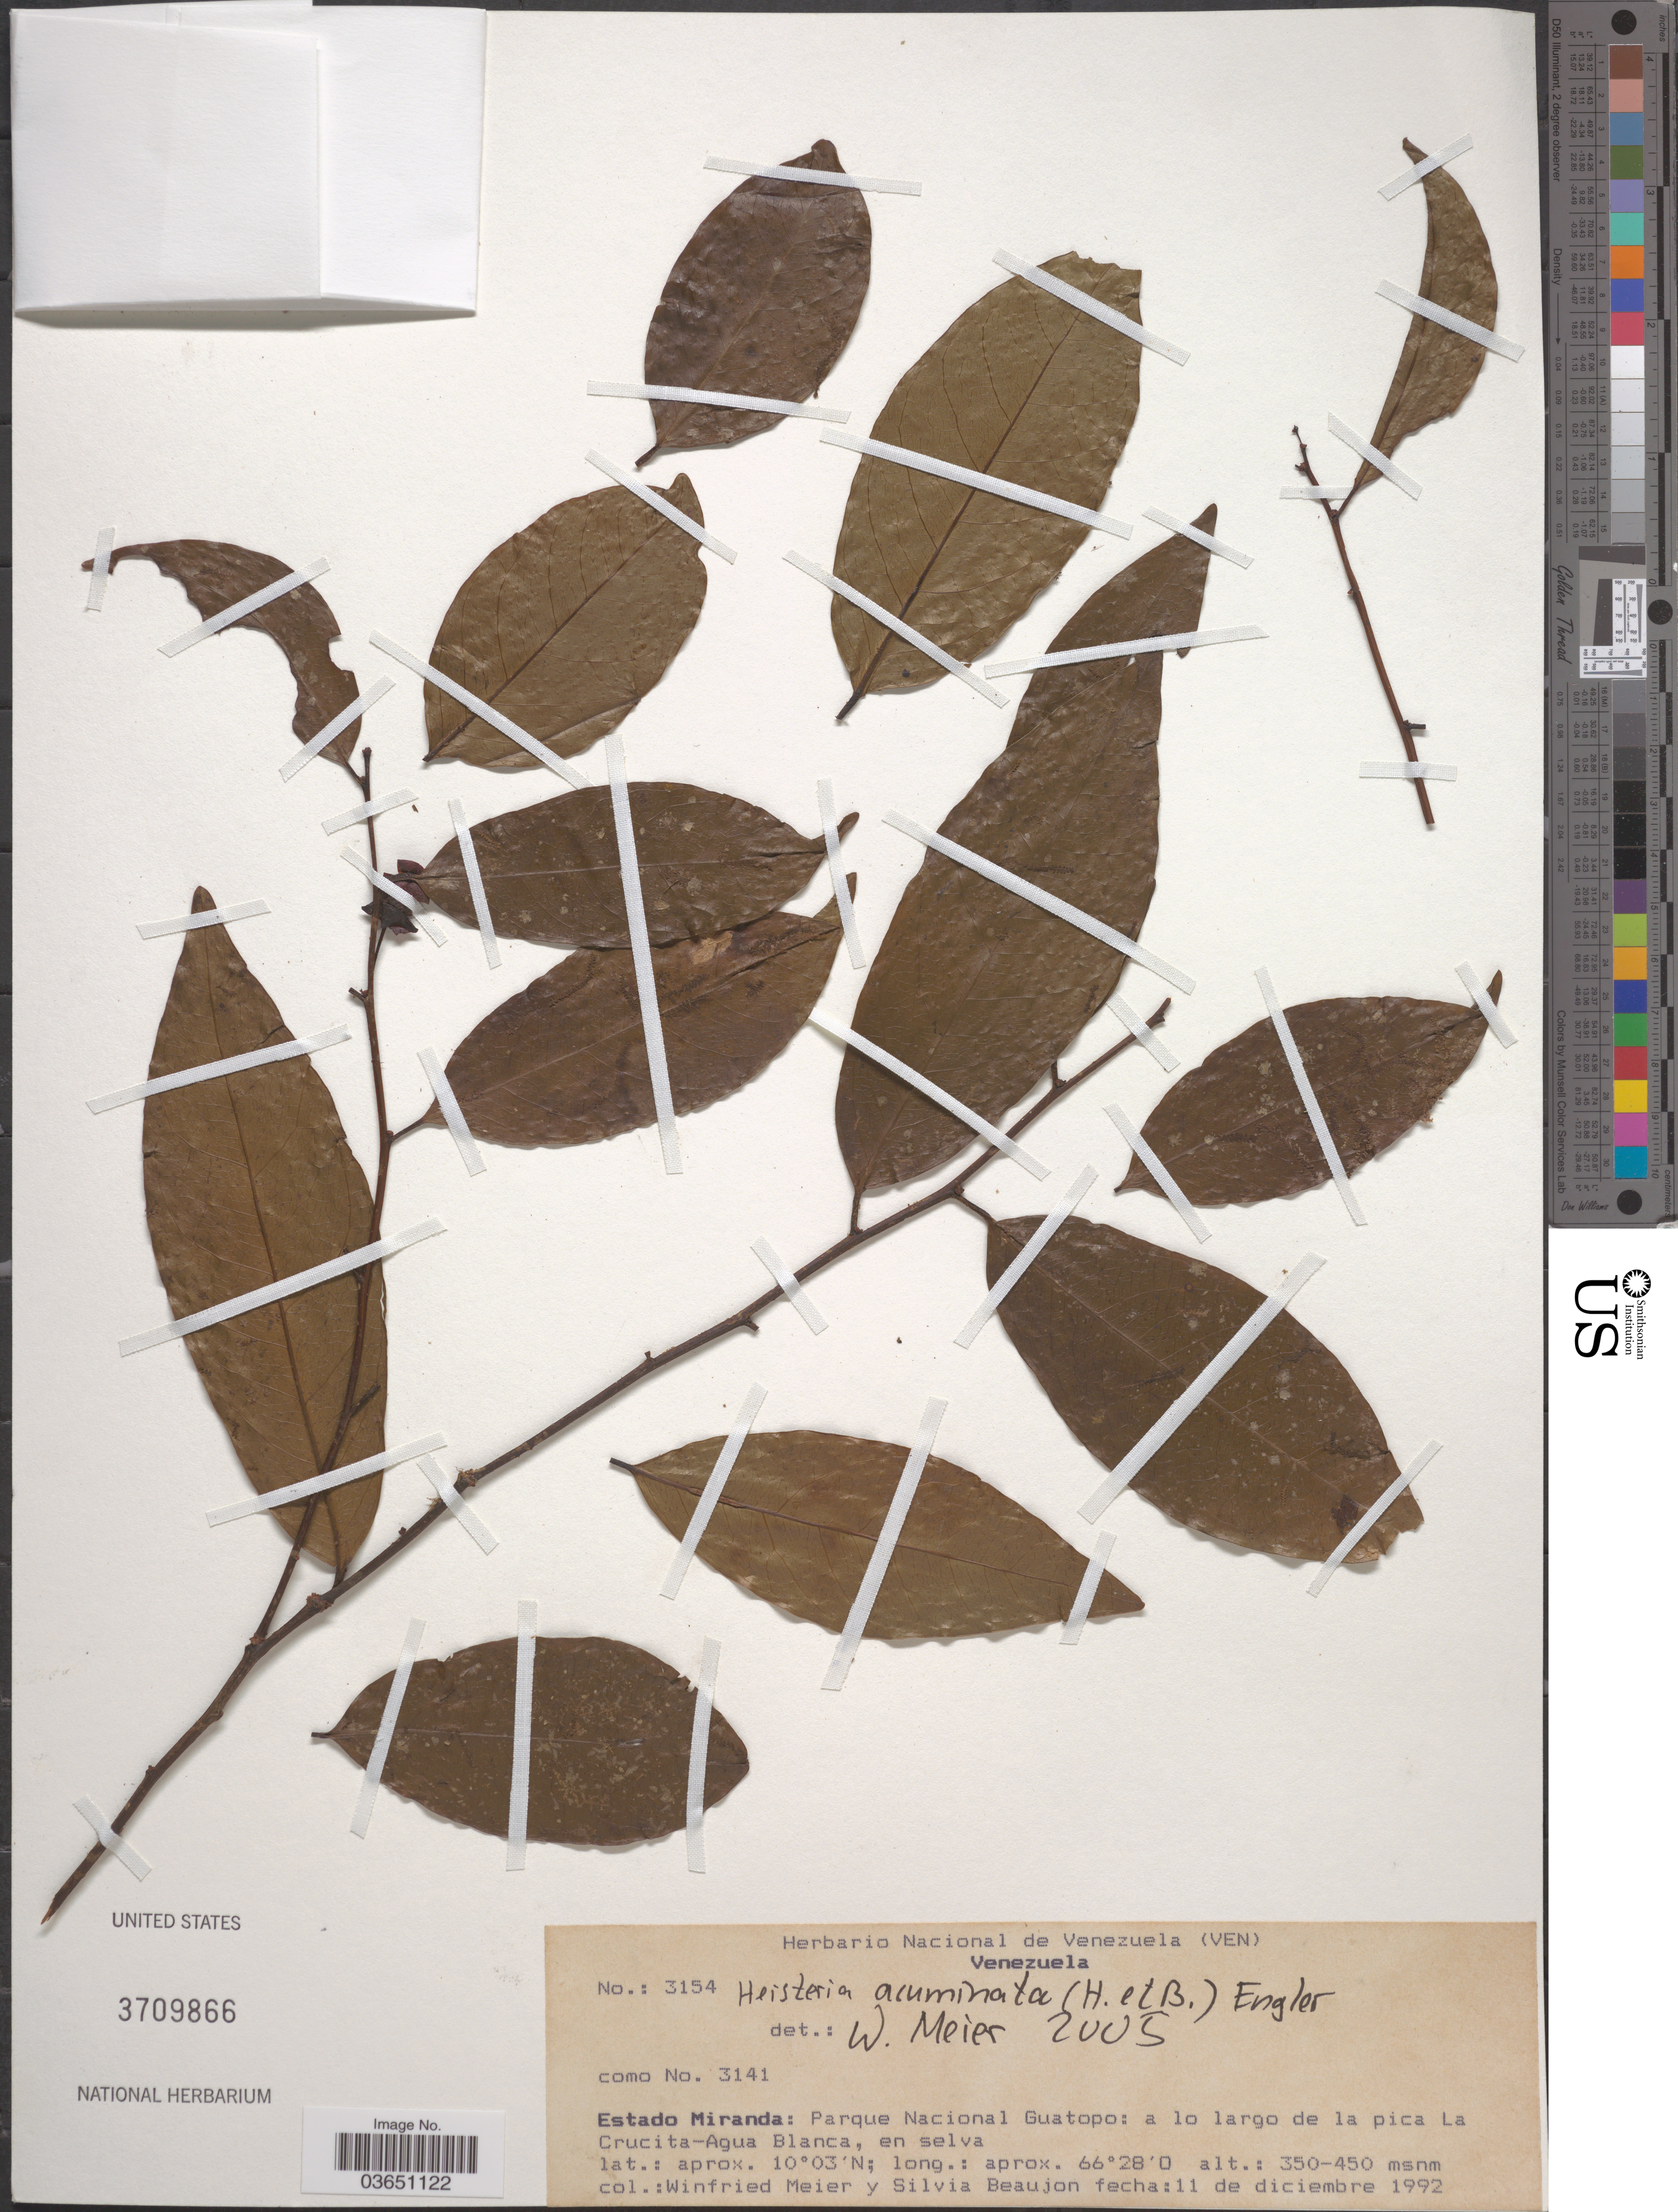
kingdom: Plantae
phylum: Tracheophyta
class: Magnoliopsida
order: Santalales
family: Erythropalaceae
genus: Heisteria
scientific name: Heisteria acuminata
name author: (Humb. & Bonpl.) Engl.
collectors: W. Meier & S. Beaujon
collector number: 3154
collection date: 1992-12-11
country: Venezuela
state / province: Miranda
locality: Parque Nacional Guatopo: a lo largo de la pica La Crucita-Agua Blanca, en selva.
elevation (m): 350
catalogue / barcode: US 3709866